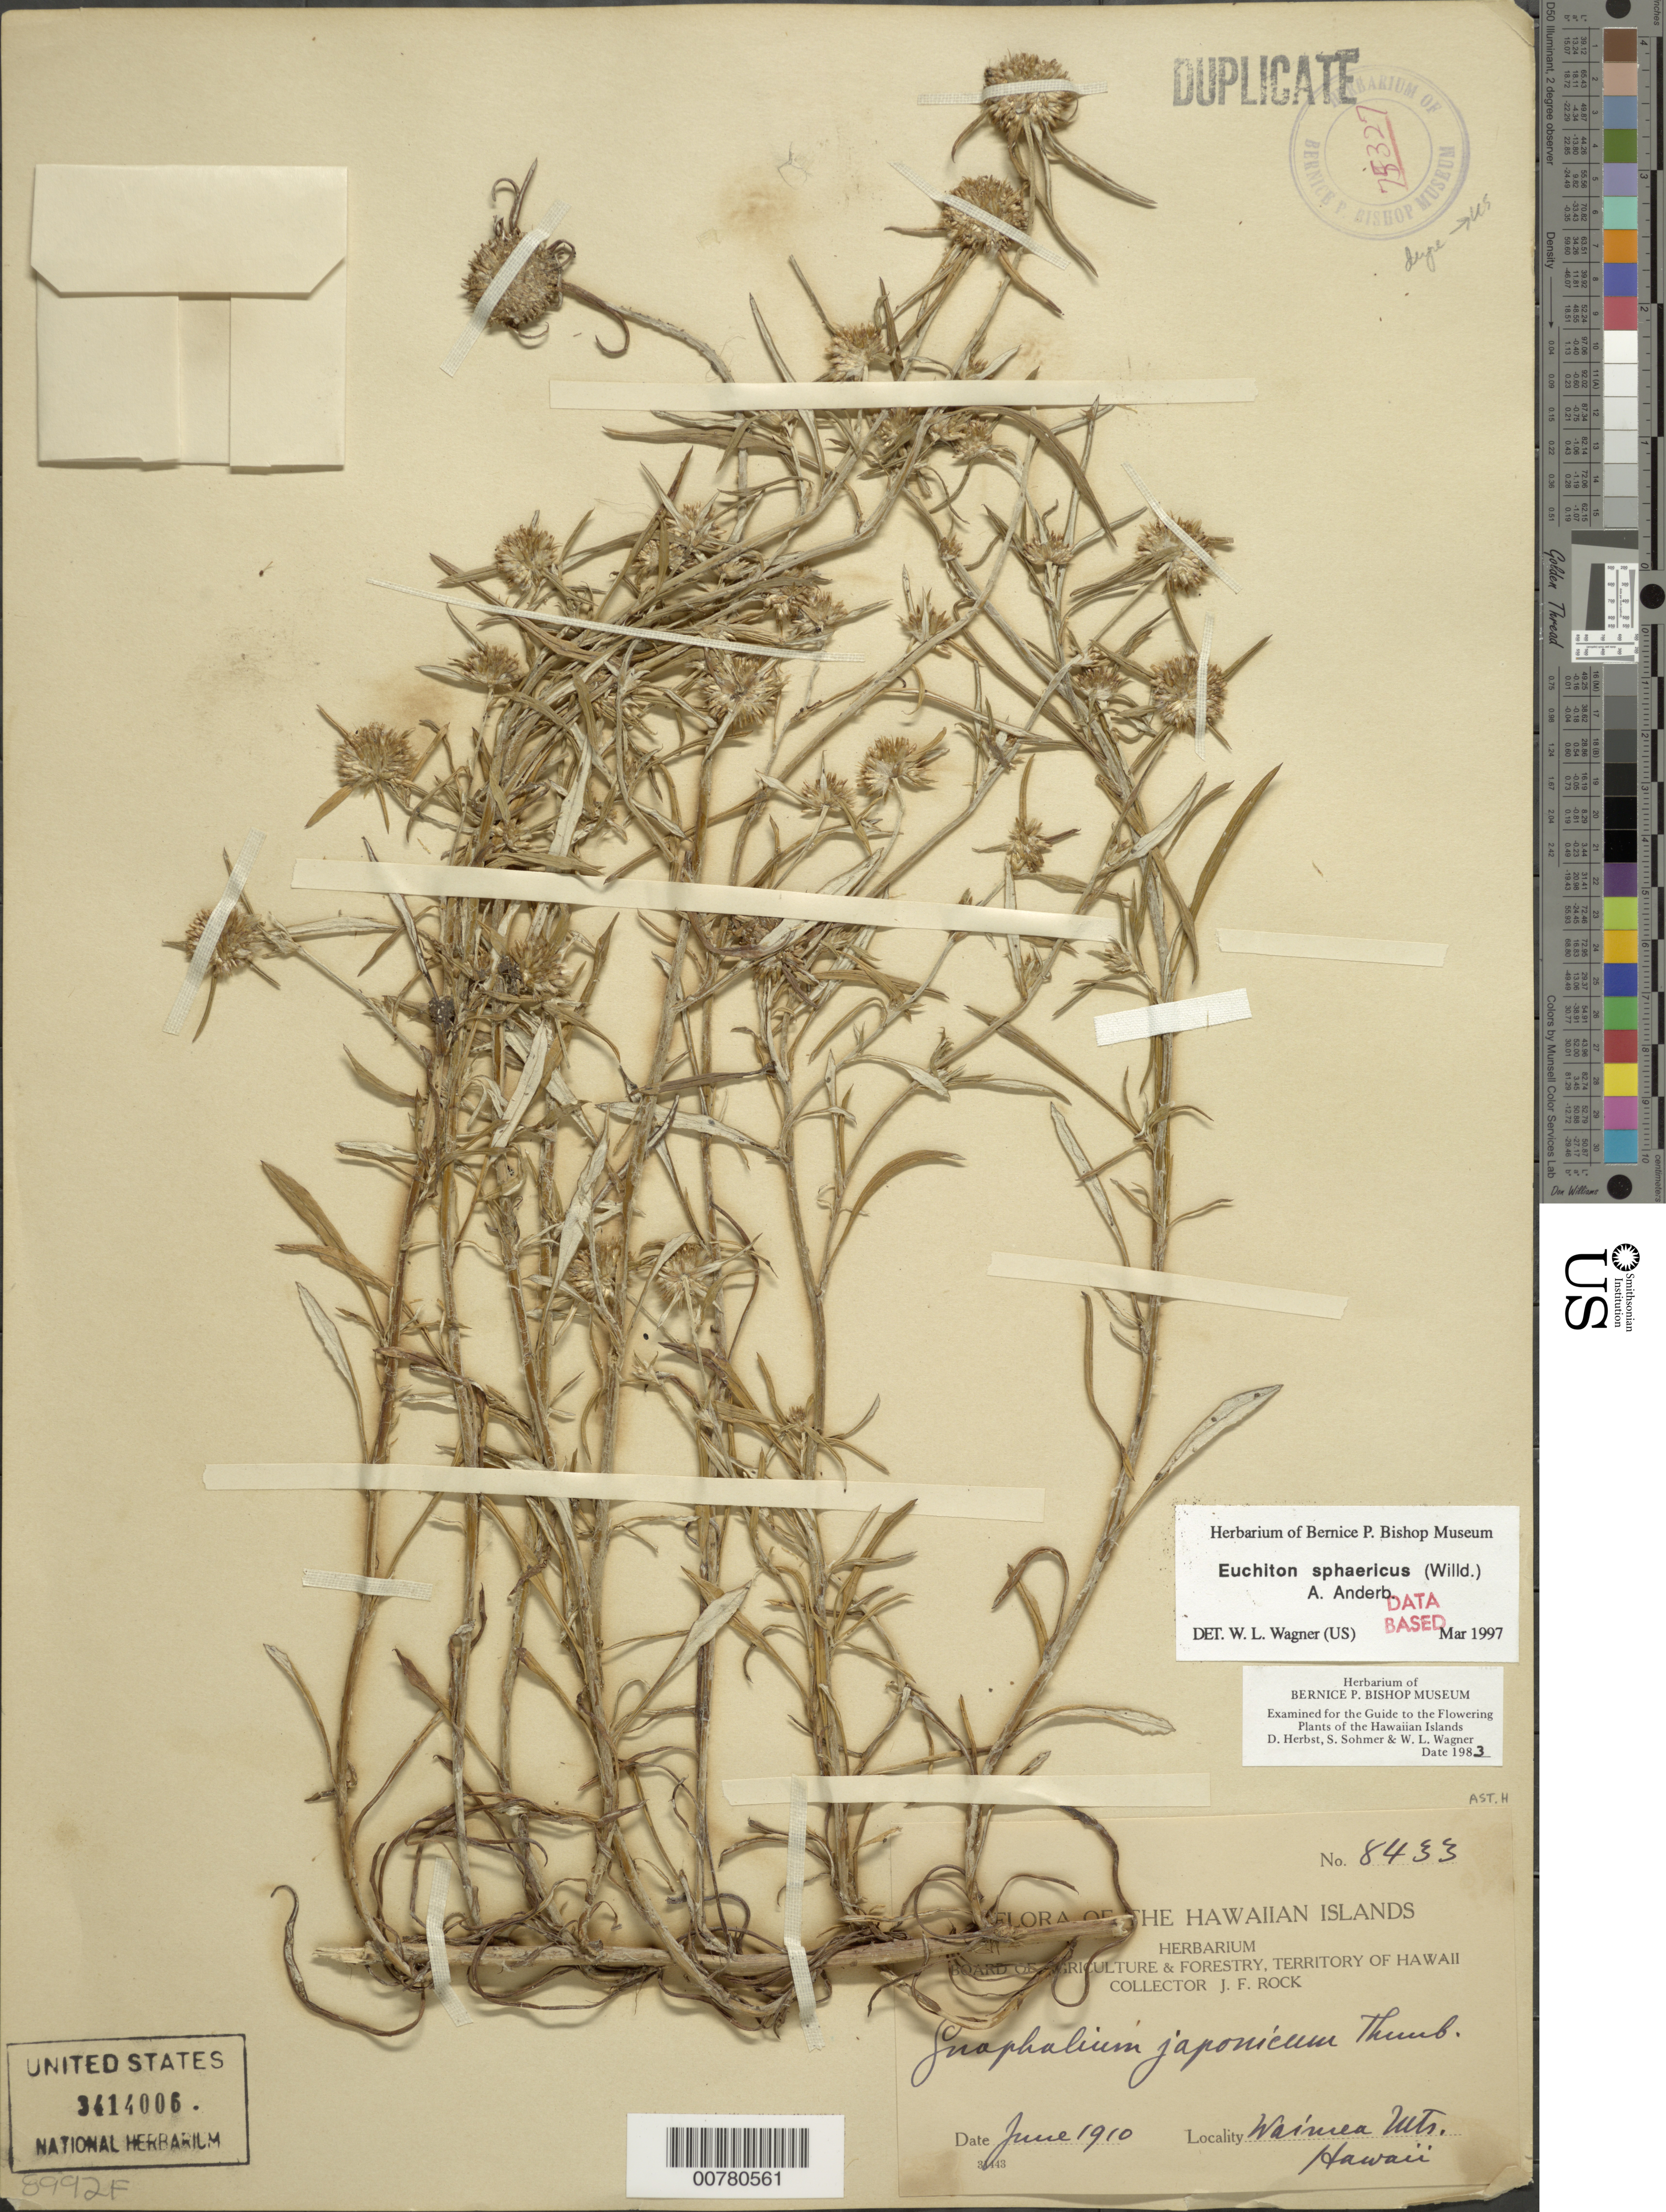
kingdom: Plantae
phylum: Tracheophyta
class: Magnoliopsida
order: Asterales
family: Asteraceae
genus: Euchiton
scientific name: Euchiton sphaericus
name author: (Willd.) Holub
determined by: Wagner, W. L., (BOT), Smithsonian Institution - National Museum of Natural History (UNITED STATES)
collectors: J. F. Rock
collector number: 8433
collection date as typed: Jun 1910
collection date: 1910-06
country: United States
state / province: Hawaii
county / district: Hawaii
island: Hawaii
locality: Waimeaa Mts.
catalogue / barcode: US 3414006